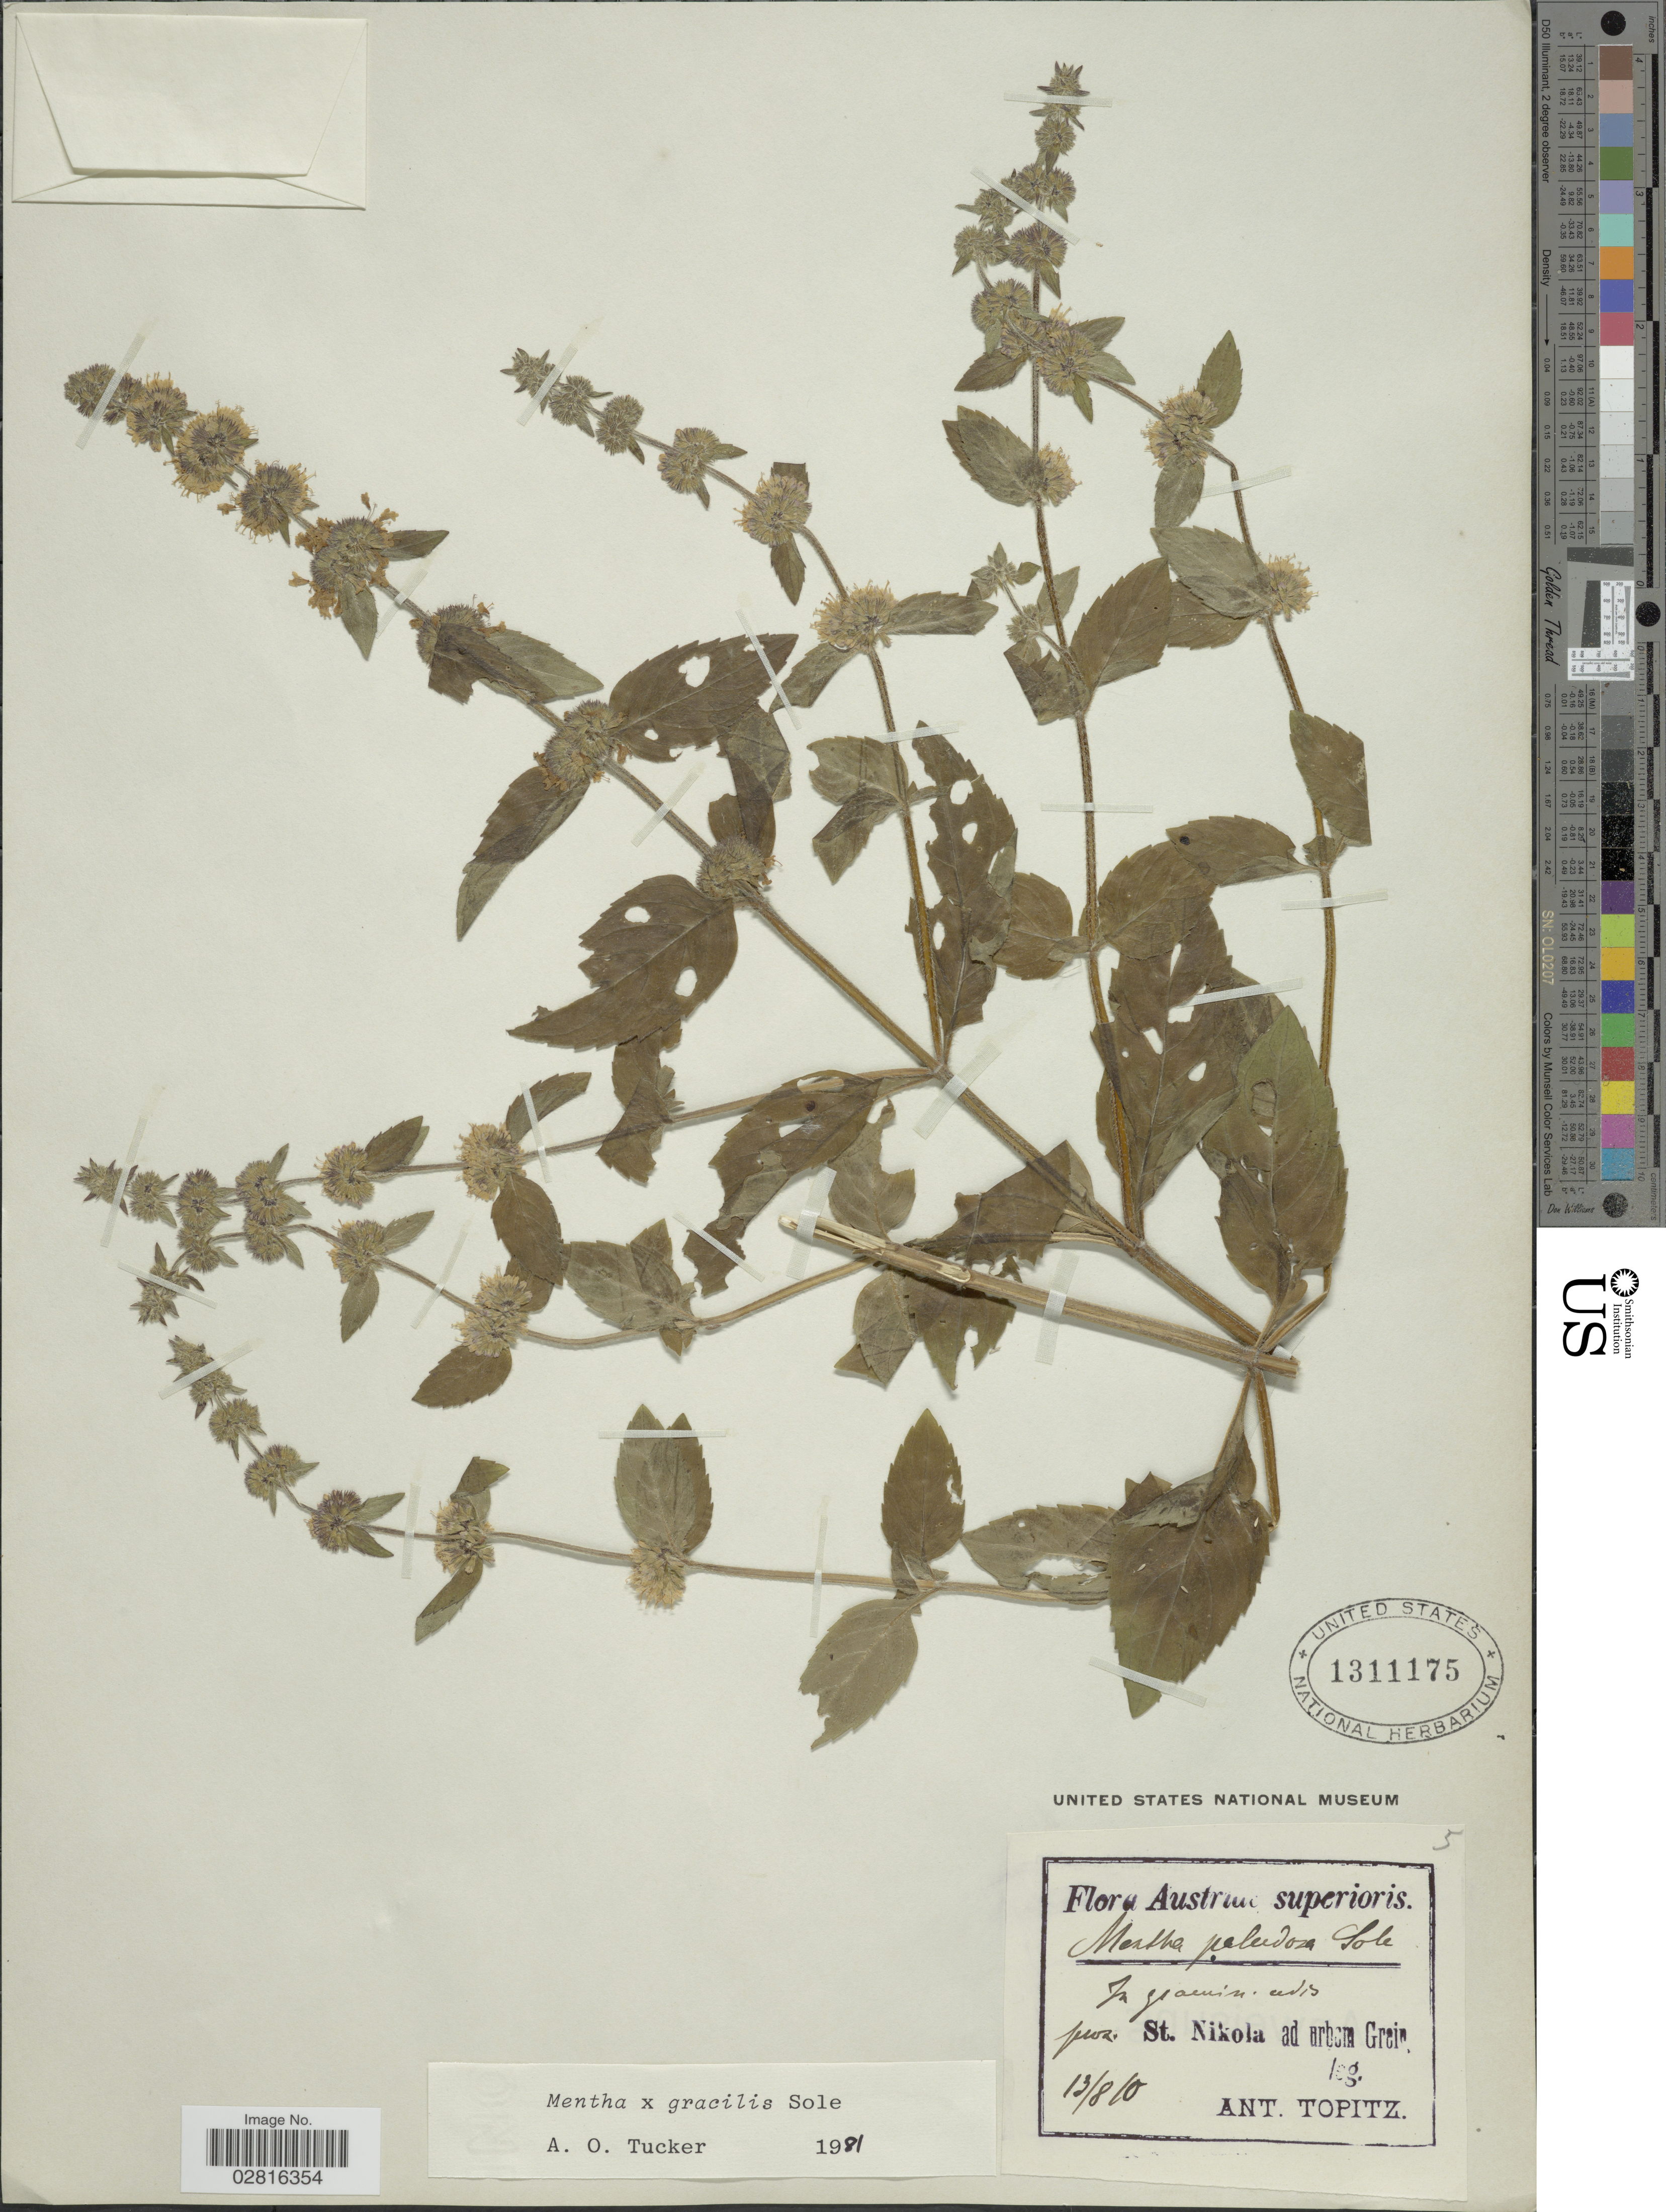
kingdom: Plantae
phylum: Tracheophyta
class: Magnoliopsida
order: Lamiales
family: Lamiaceae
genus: Mentha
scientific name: Mentha x gracilis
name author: Sole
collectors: A. Topitz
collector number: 5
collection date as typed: Transcribed d/m/y: 13/8/0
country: Austria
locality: Austriae superioris. In grarin. adis [interpreted] pres [interpreted] St. Nikola ad urbem Greir [interpreted].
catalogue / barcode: US 1311175